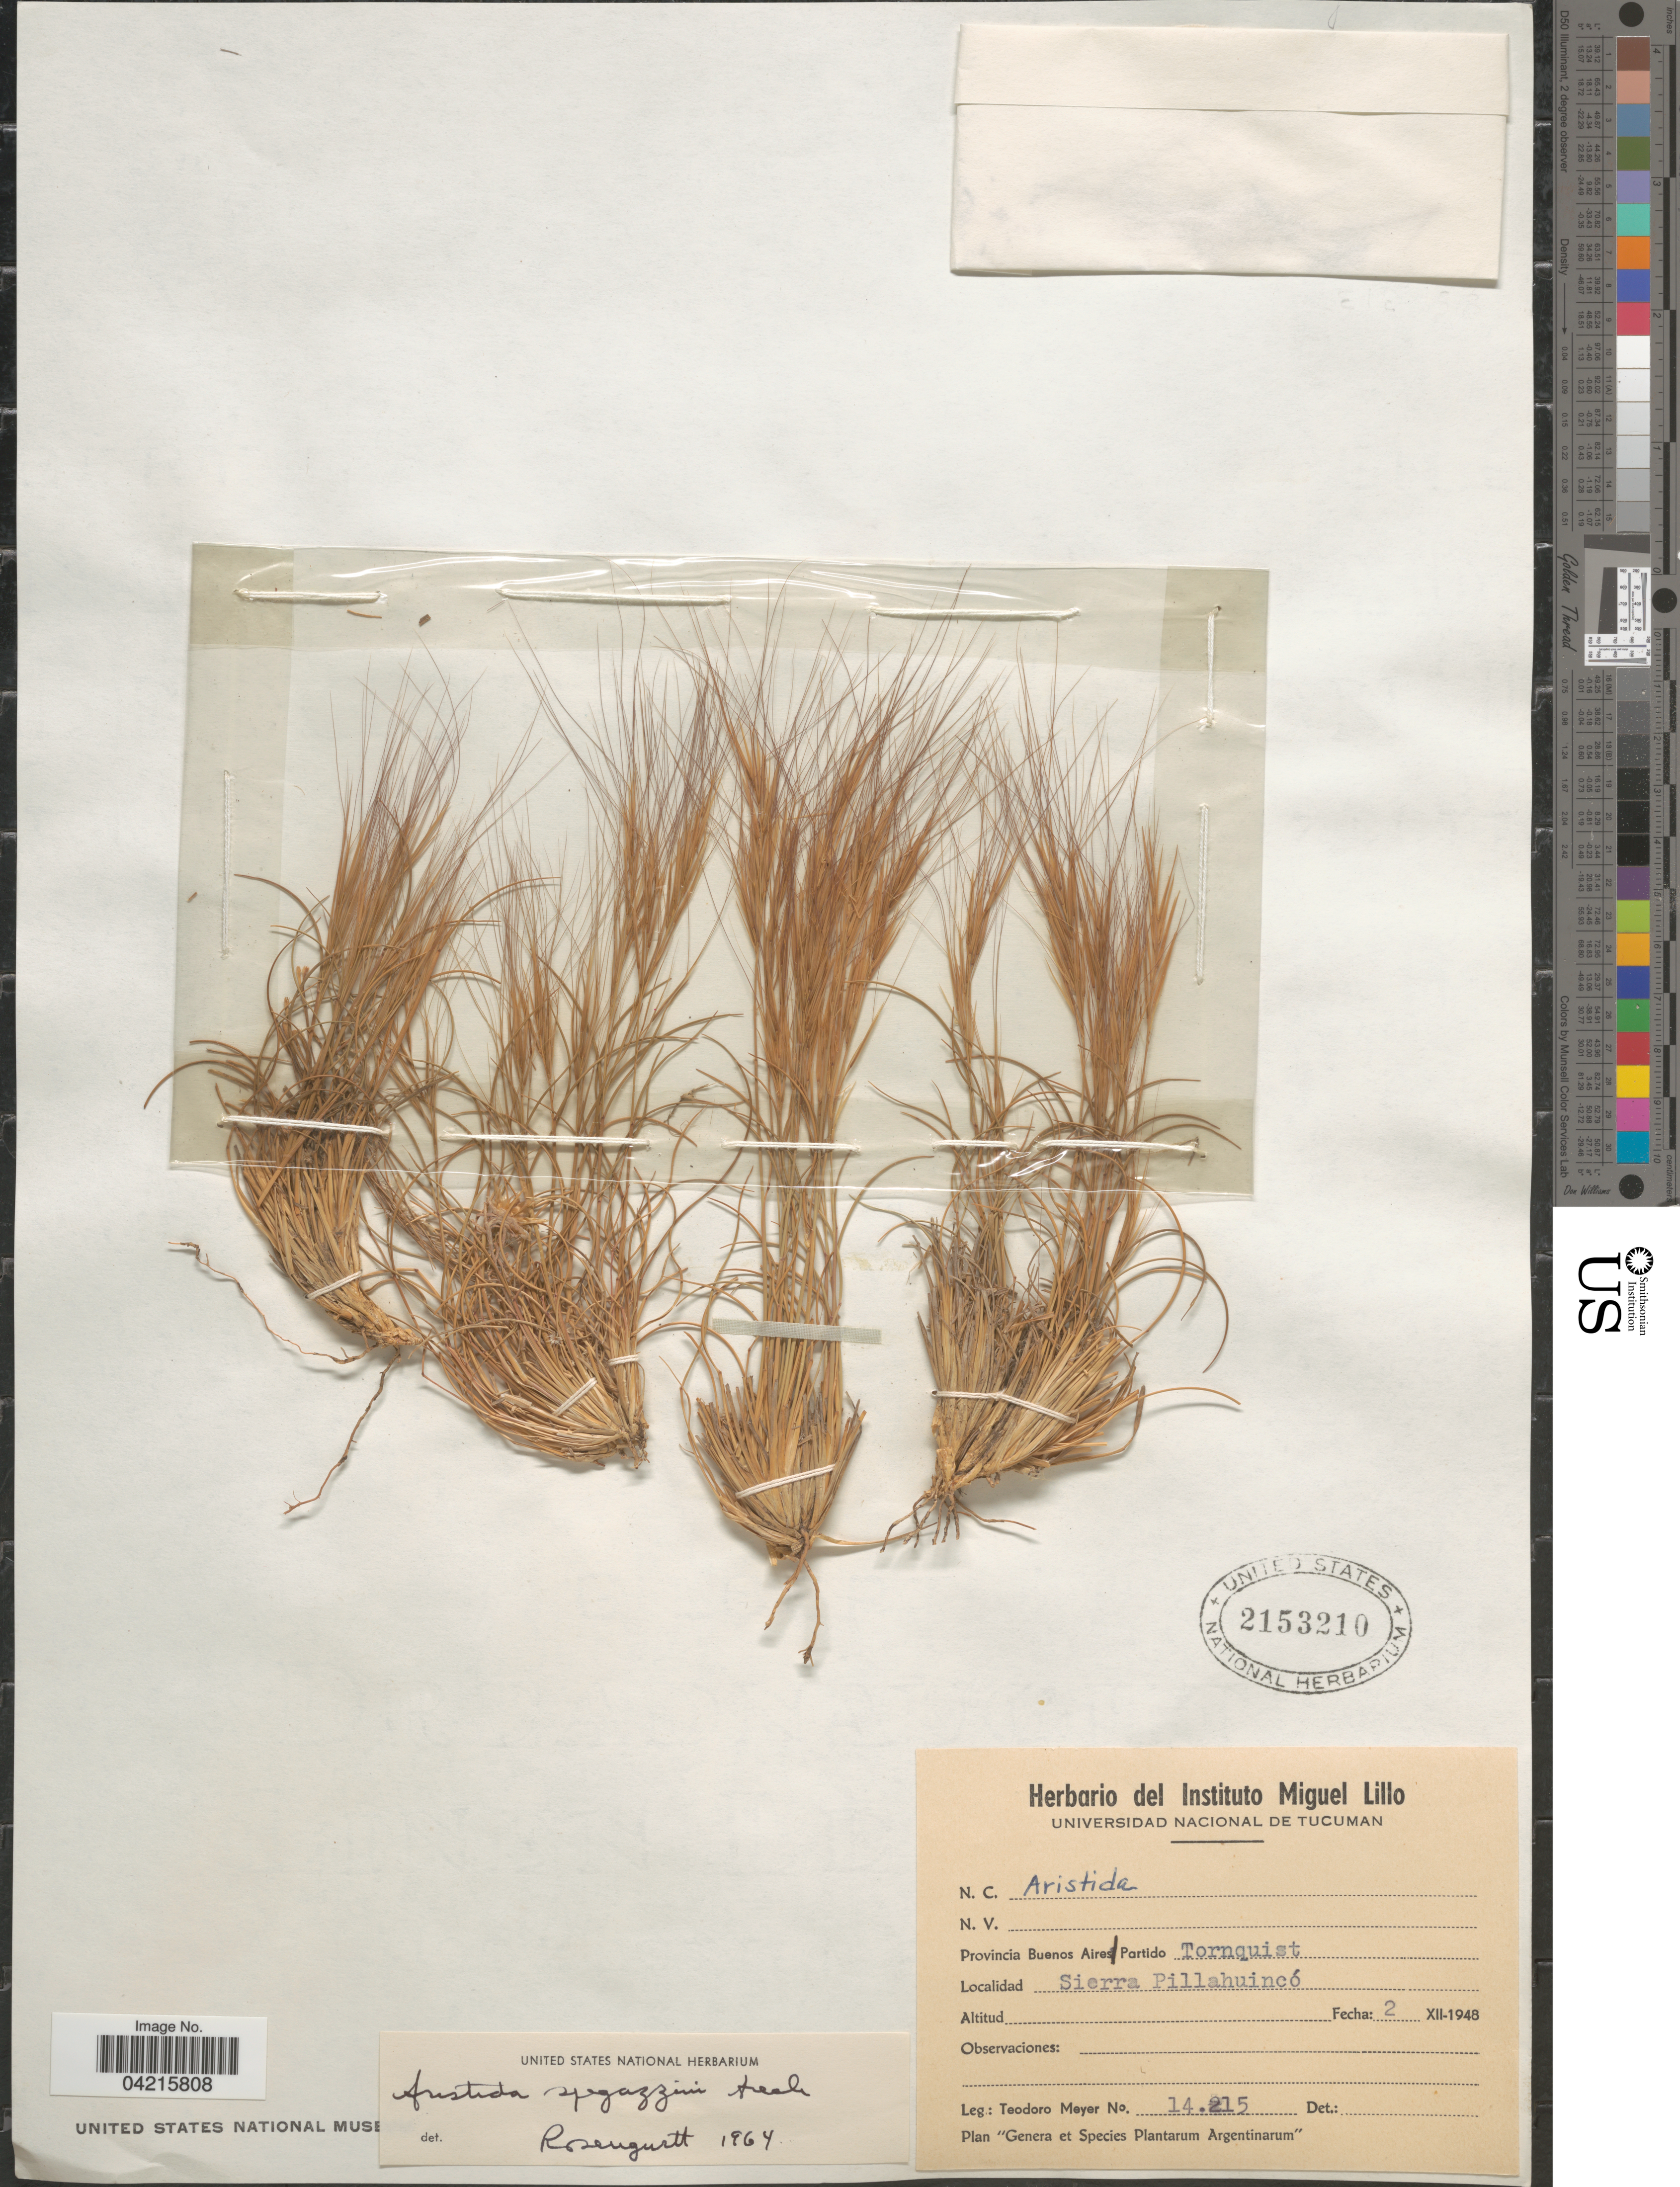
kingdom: Plantae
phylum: Tracheophyta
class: Liliopsida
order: Poales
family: Poaceae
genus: Aristida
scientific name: Aristida spegazzinii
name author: Arechav.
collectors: T. Meyer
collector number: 14215*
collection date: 1948-12-02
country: Argentina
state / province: Buenos Aires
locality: Partido Tornquist. Sierra Pillahuincó.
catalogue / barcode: US 2153210